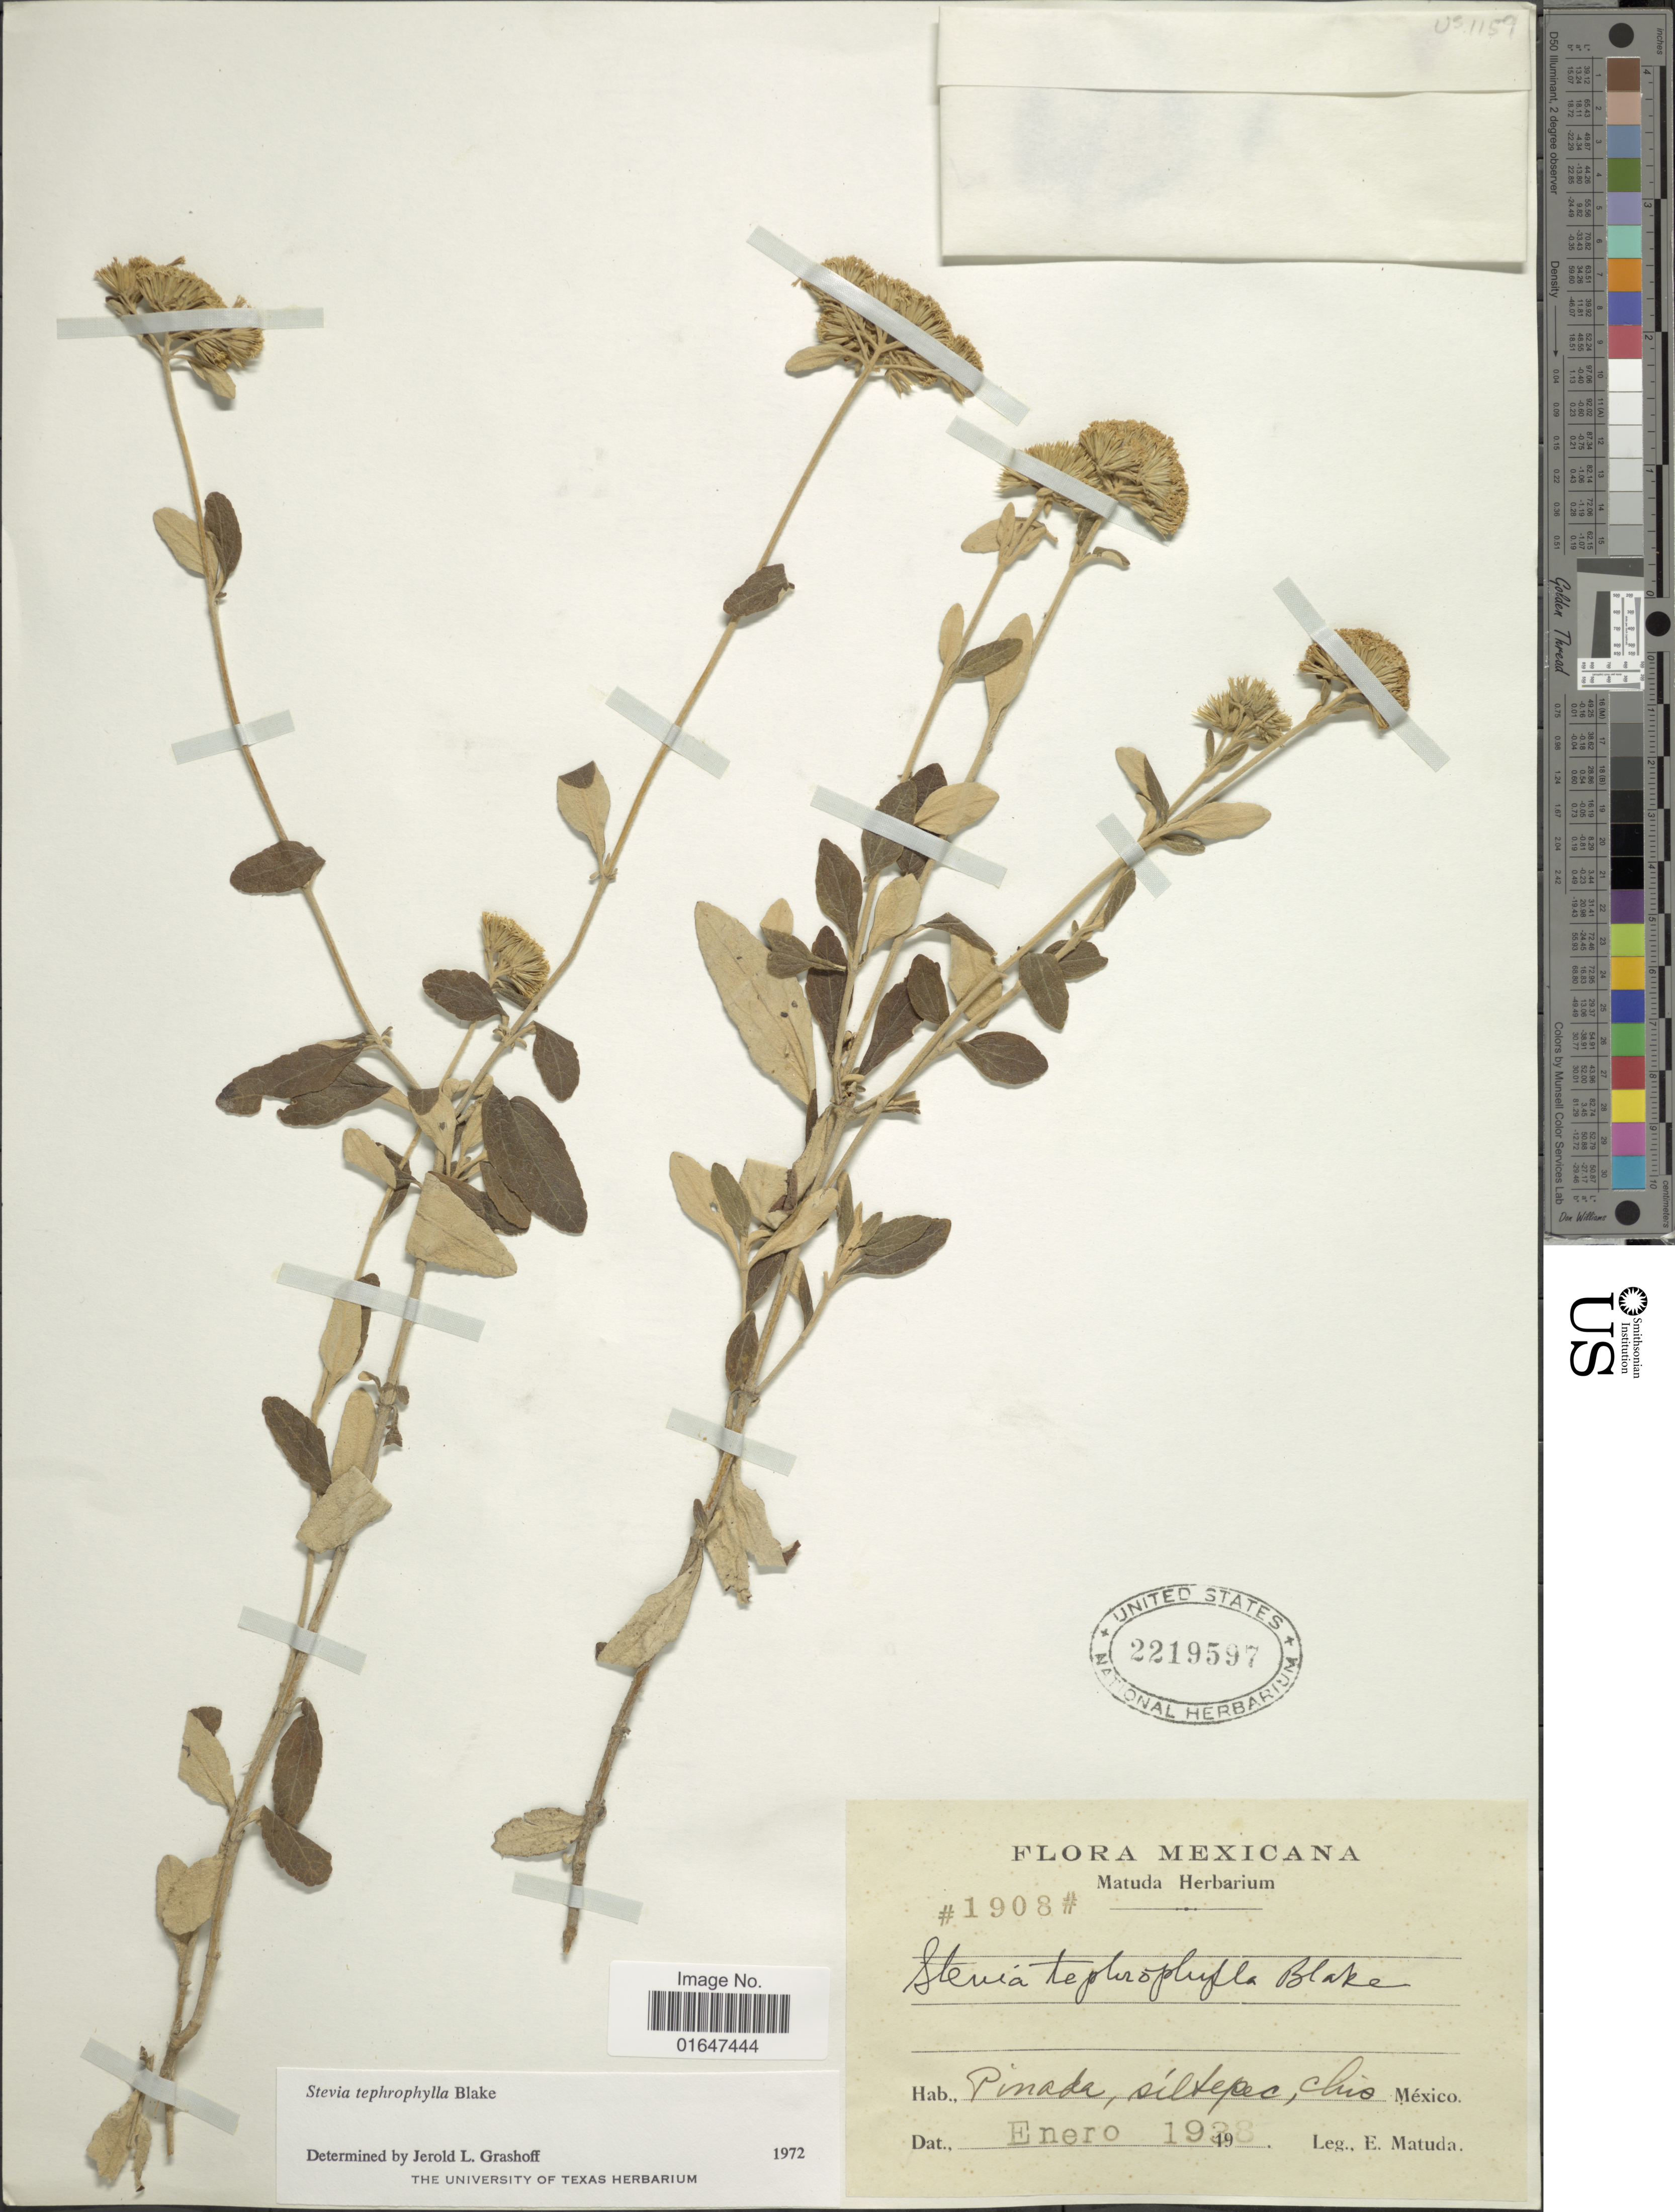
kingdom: Plantae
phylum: Tracheophyta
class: Magnoliopsida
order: Asterales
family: Asteraceae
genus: Stevia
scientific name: Stevia tephrophylla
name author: S.F. Blake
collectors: E. Matuda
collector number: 1908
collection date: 1938-01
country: Mexico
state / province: Chiapas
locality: Pinada, Siltepec Chis.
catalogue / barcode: US 2219597